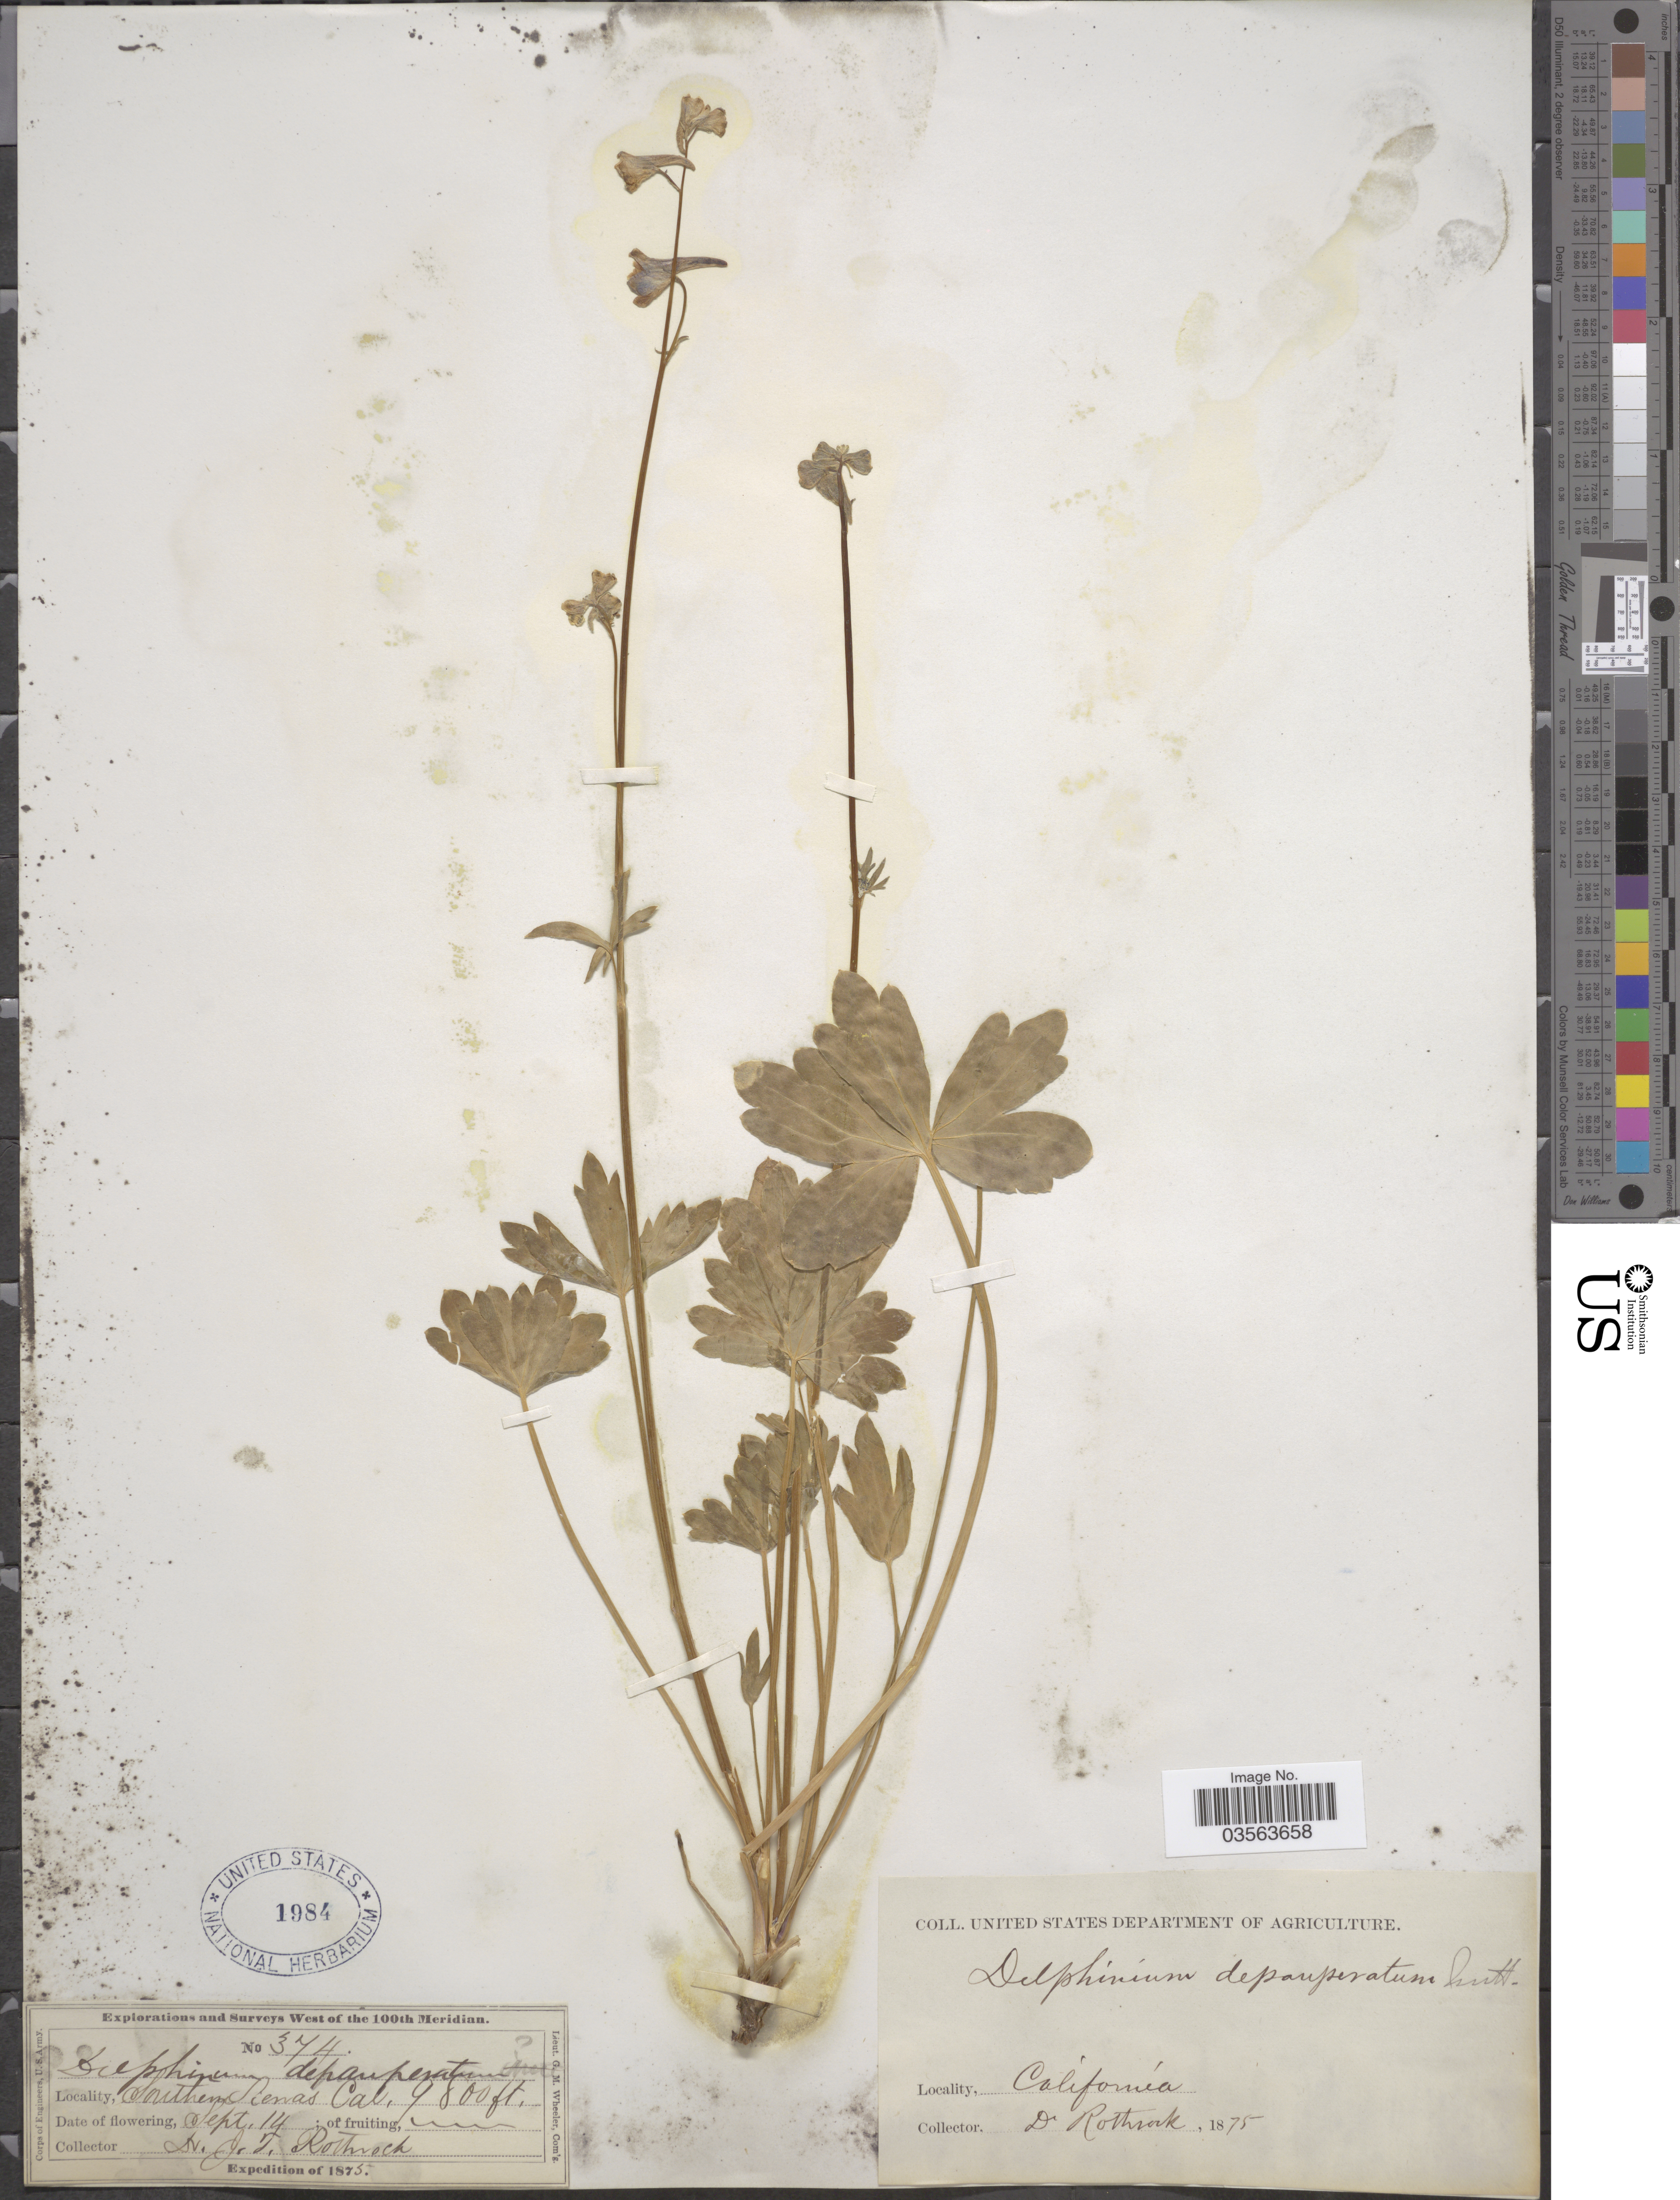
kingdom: Plantae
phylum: Tracheophyta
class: Magnoliopsida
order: Ranunculales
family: Ranunculaceae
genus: Delphinium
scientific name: Delphinium nudicaule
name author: Torr. & A. Gray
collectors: J. T. Rothrock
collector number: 374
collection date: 1875-09-14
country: United States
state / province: California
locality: Southern Sierras Cal.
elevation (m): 2987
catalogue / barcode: US 1984